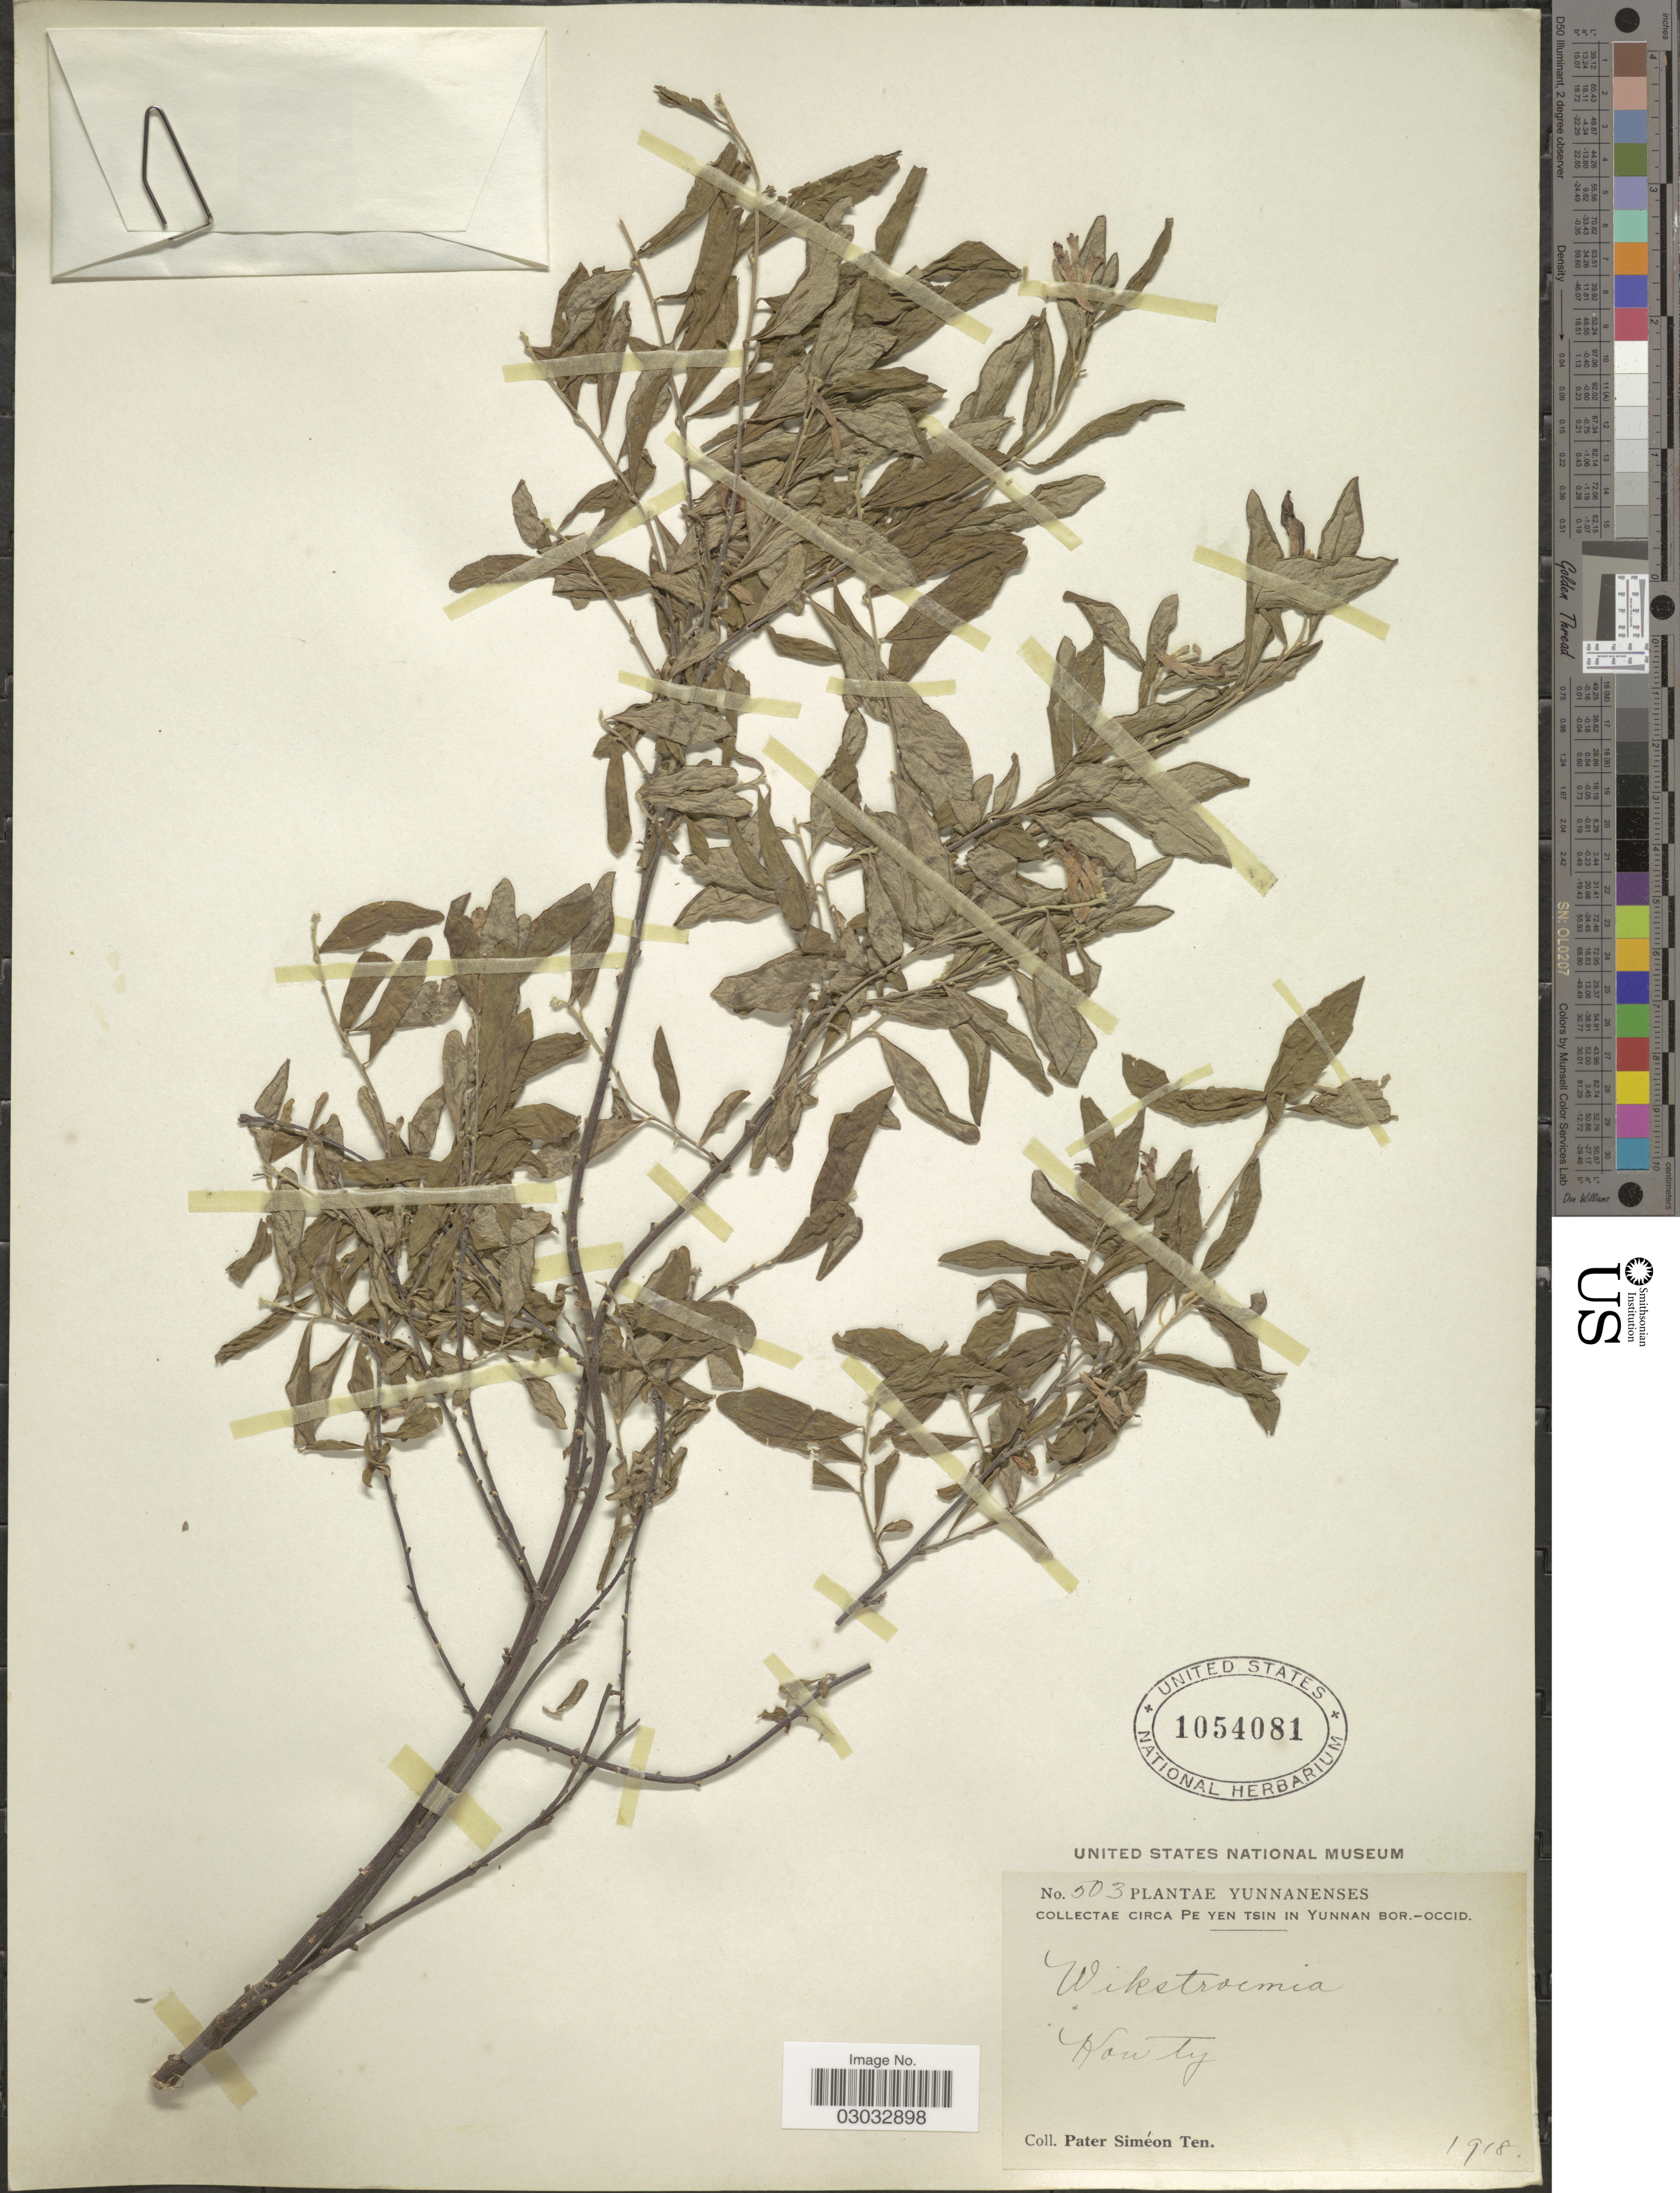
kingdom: Plantae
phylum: Tracheophyta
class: Magnoliopsida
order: Malvales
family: Thymelaeaceae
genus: Wikstroemia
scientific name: Wikstroemia sp.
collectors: P. S. Ten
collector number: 503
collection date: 1918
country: China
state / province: Yunnan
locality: Circa Pe Yen Tsin in Yunnan Bor.-Occid., Kan ty.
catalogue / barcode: US 1054081